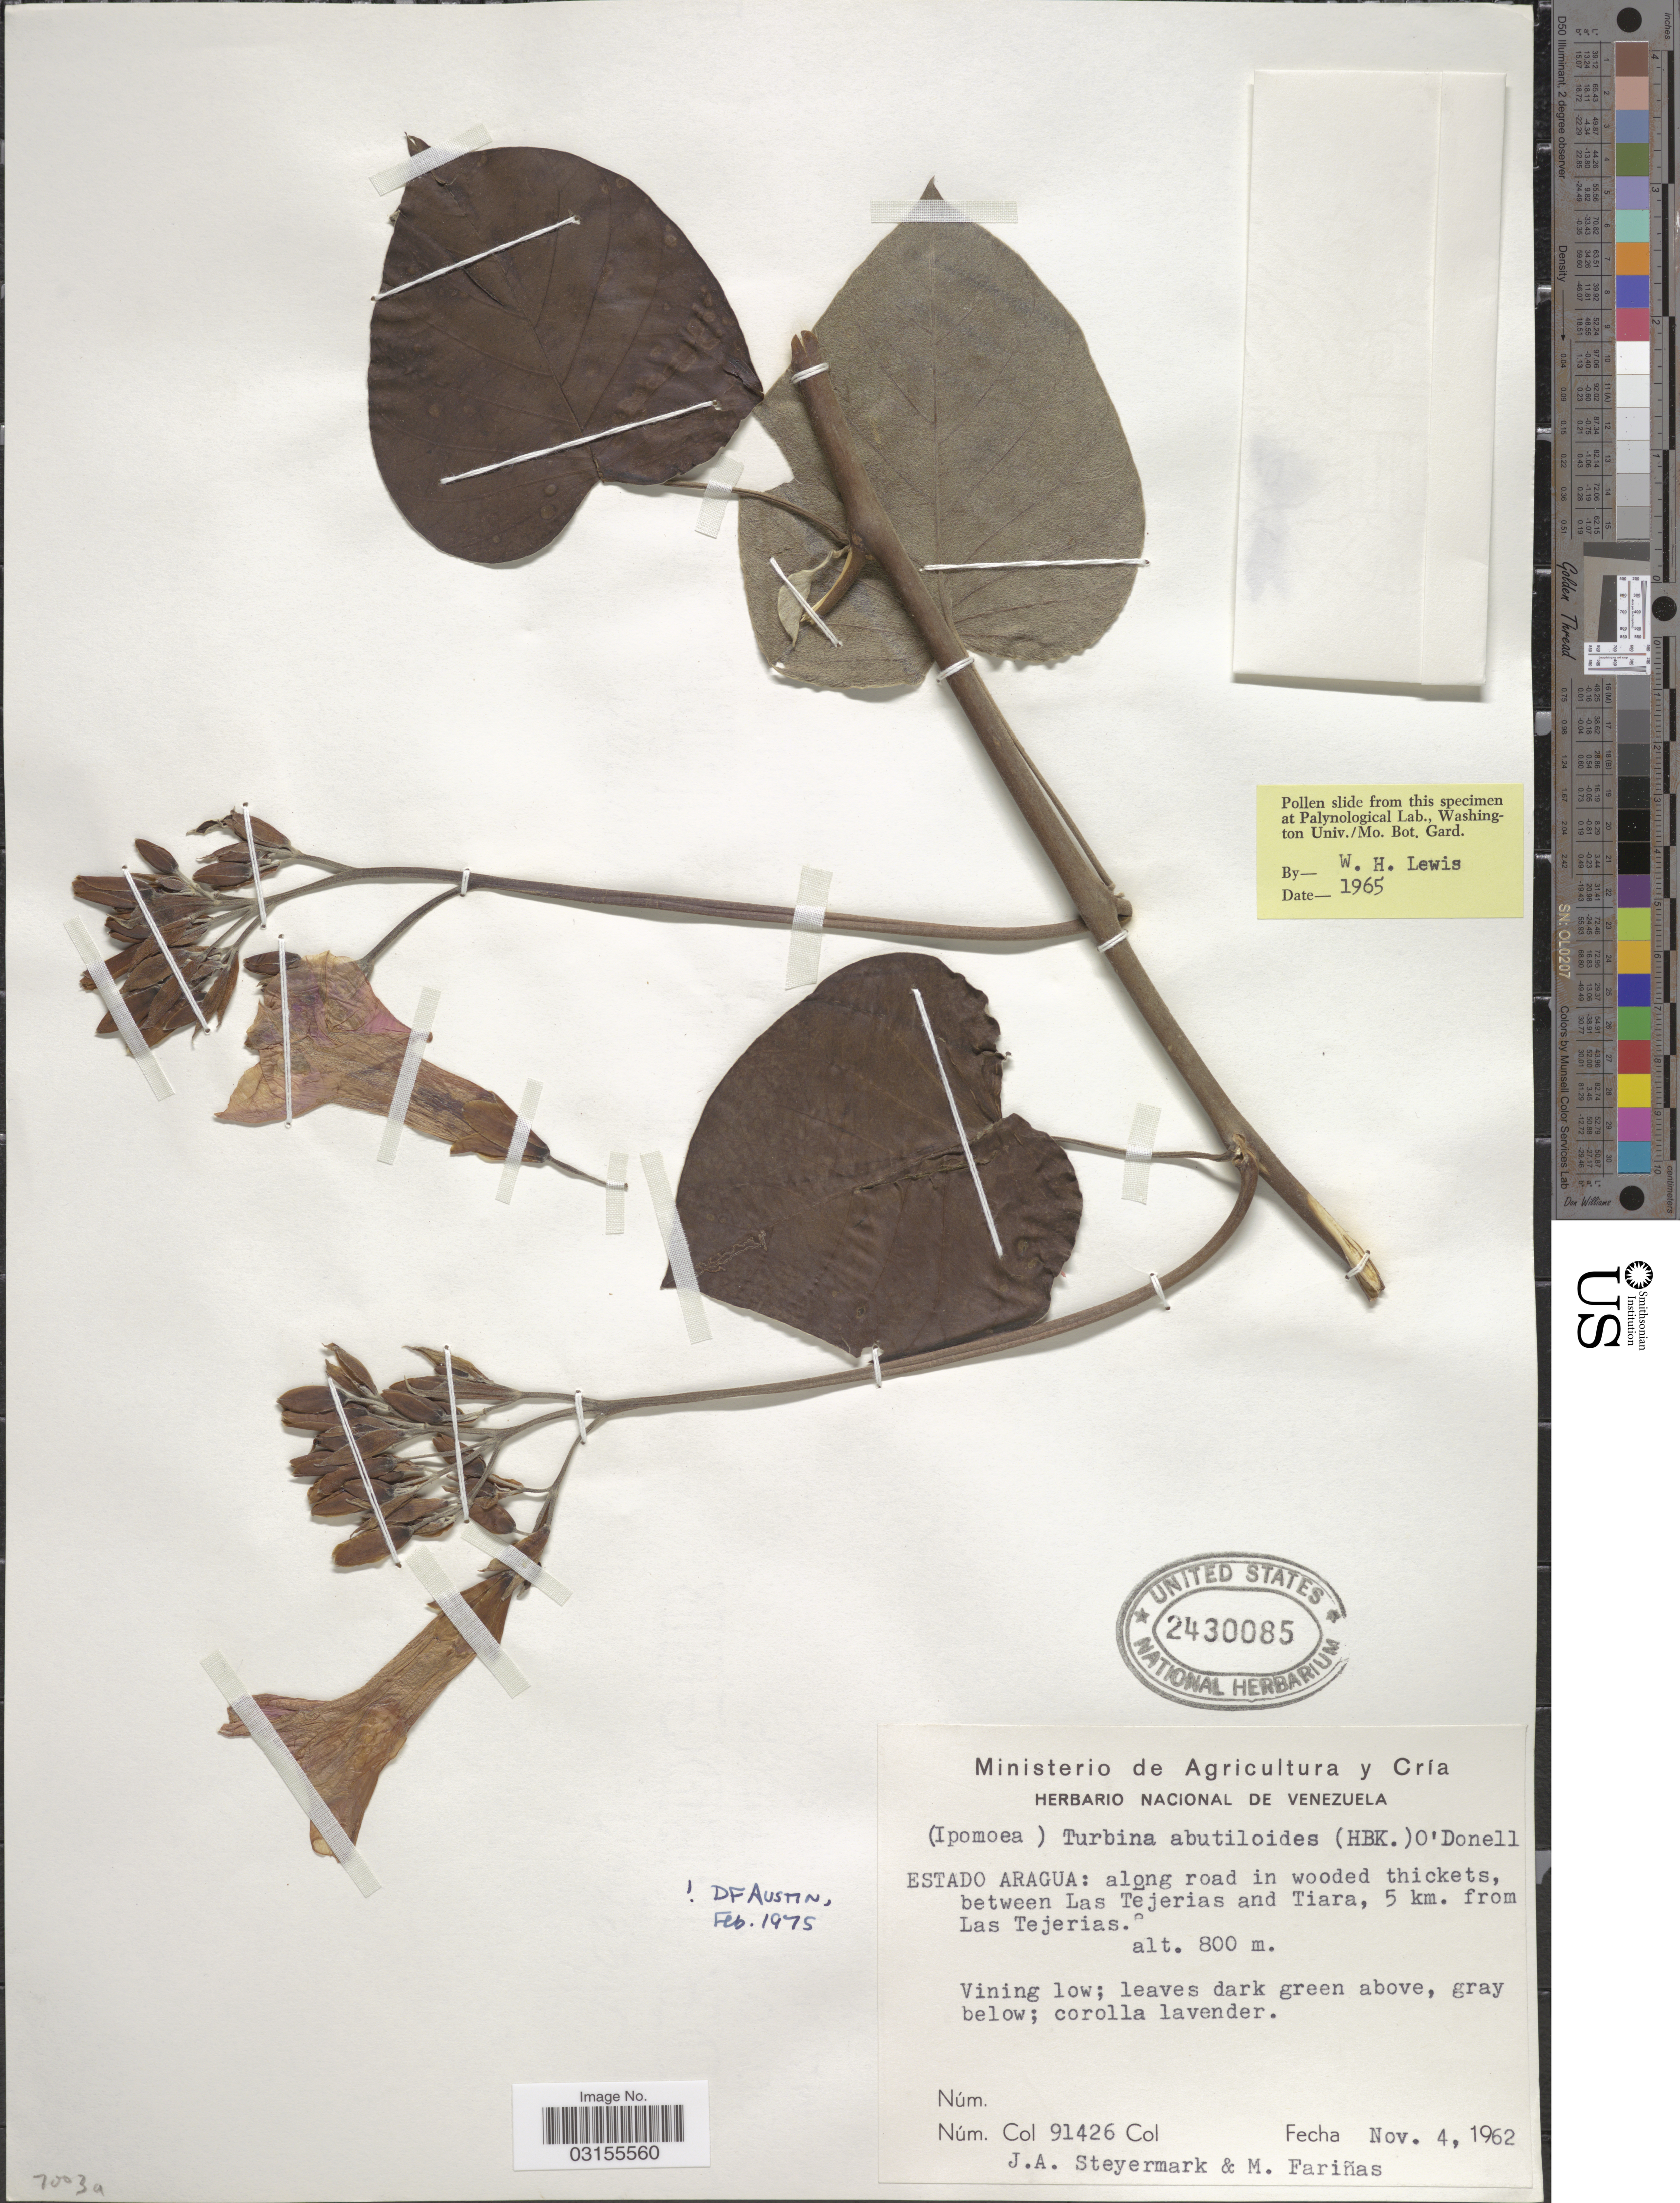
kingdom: Plantae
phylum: Tracheophyta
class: Magnoliopsida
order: Solanales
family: Convolvulaceae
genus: Turbina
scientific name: Turbina abutiloides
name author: (Kunth) O'Donell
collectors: J. Steyermark & M. Fariñas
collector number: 91426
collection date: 1962-11-04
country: Venezuela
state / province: Aragua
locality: Along road in wooded thickets, between Las Tejerias and Tiara, 5 km. from Las Tejerias.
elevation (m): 800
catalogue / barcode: US 2430085